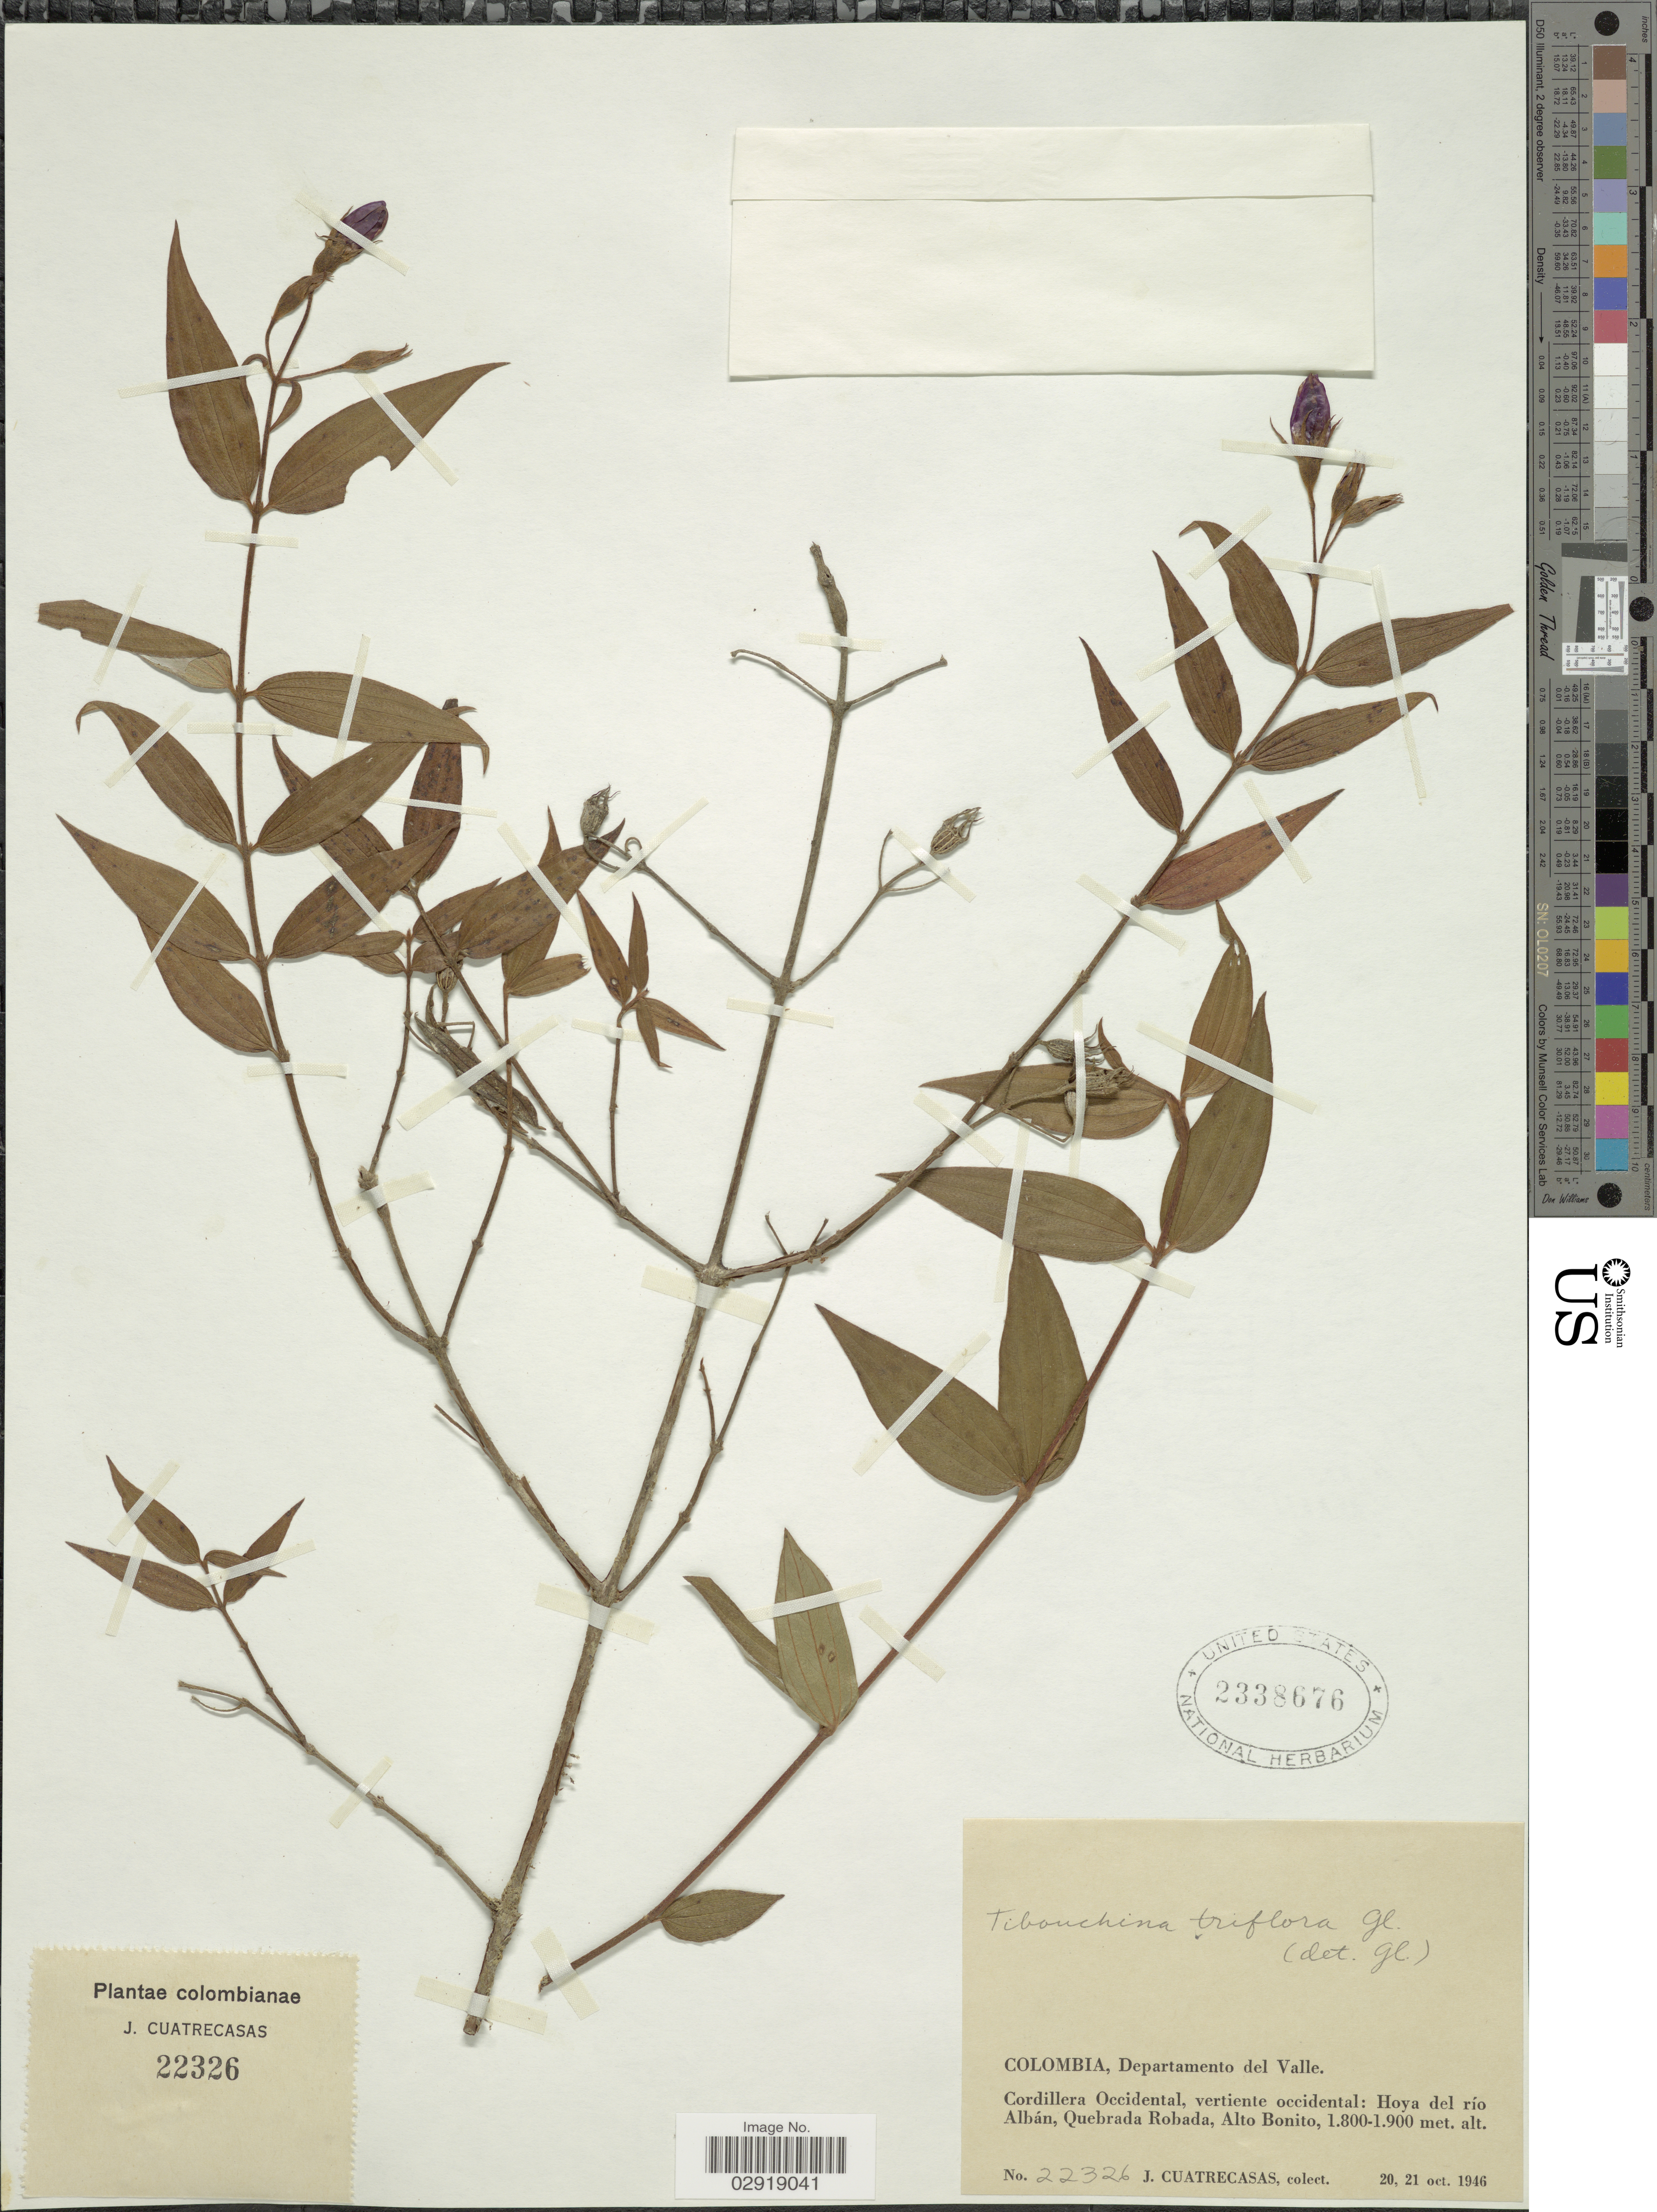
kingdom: Plantae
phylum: Tracheophyta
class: Magnoliopsida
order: Myrtales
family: Melastomataceae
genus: Chaetogastra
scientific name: Chaetogastra triflora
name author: (Gleason) P.J.F. Guim. & Michelang.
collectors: J. Cuatrecasas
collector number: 22326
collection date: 1946-10-20/1946-10-21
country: Colombia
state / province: Valle del Cauca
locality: Departamento del Valle. Cordillera Occidental, vertiente occidental: Hoya del río Albán, Quebrada Robada, Alto Bonito.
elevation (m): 1800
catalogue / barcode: US 2338676